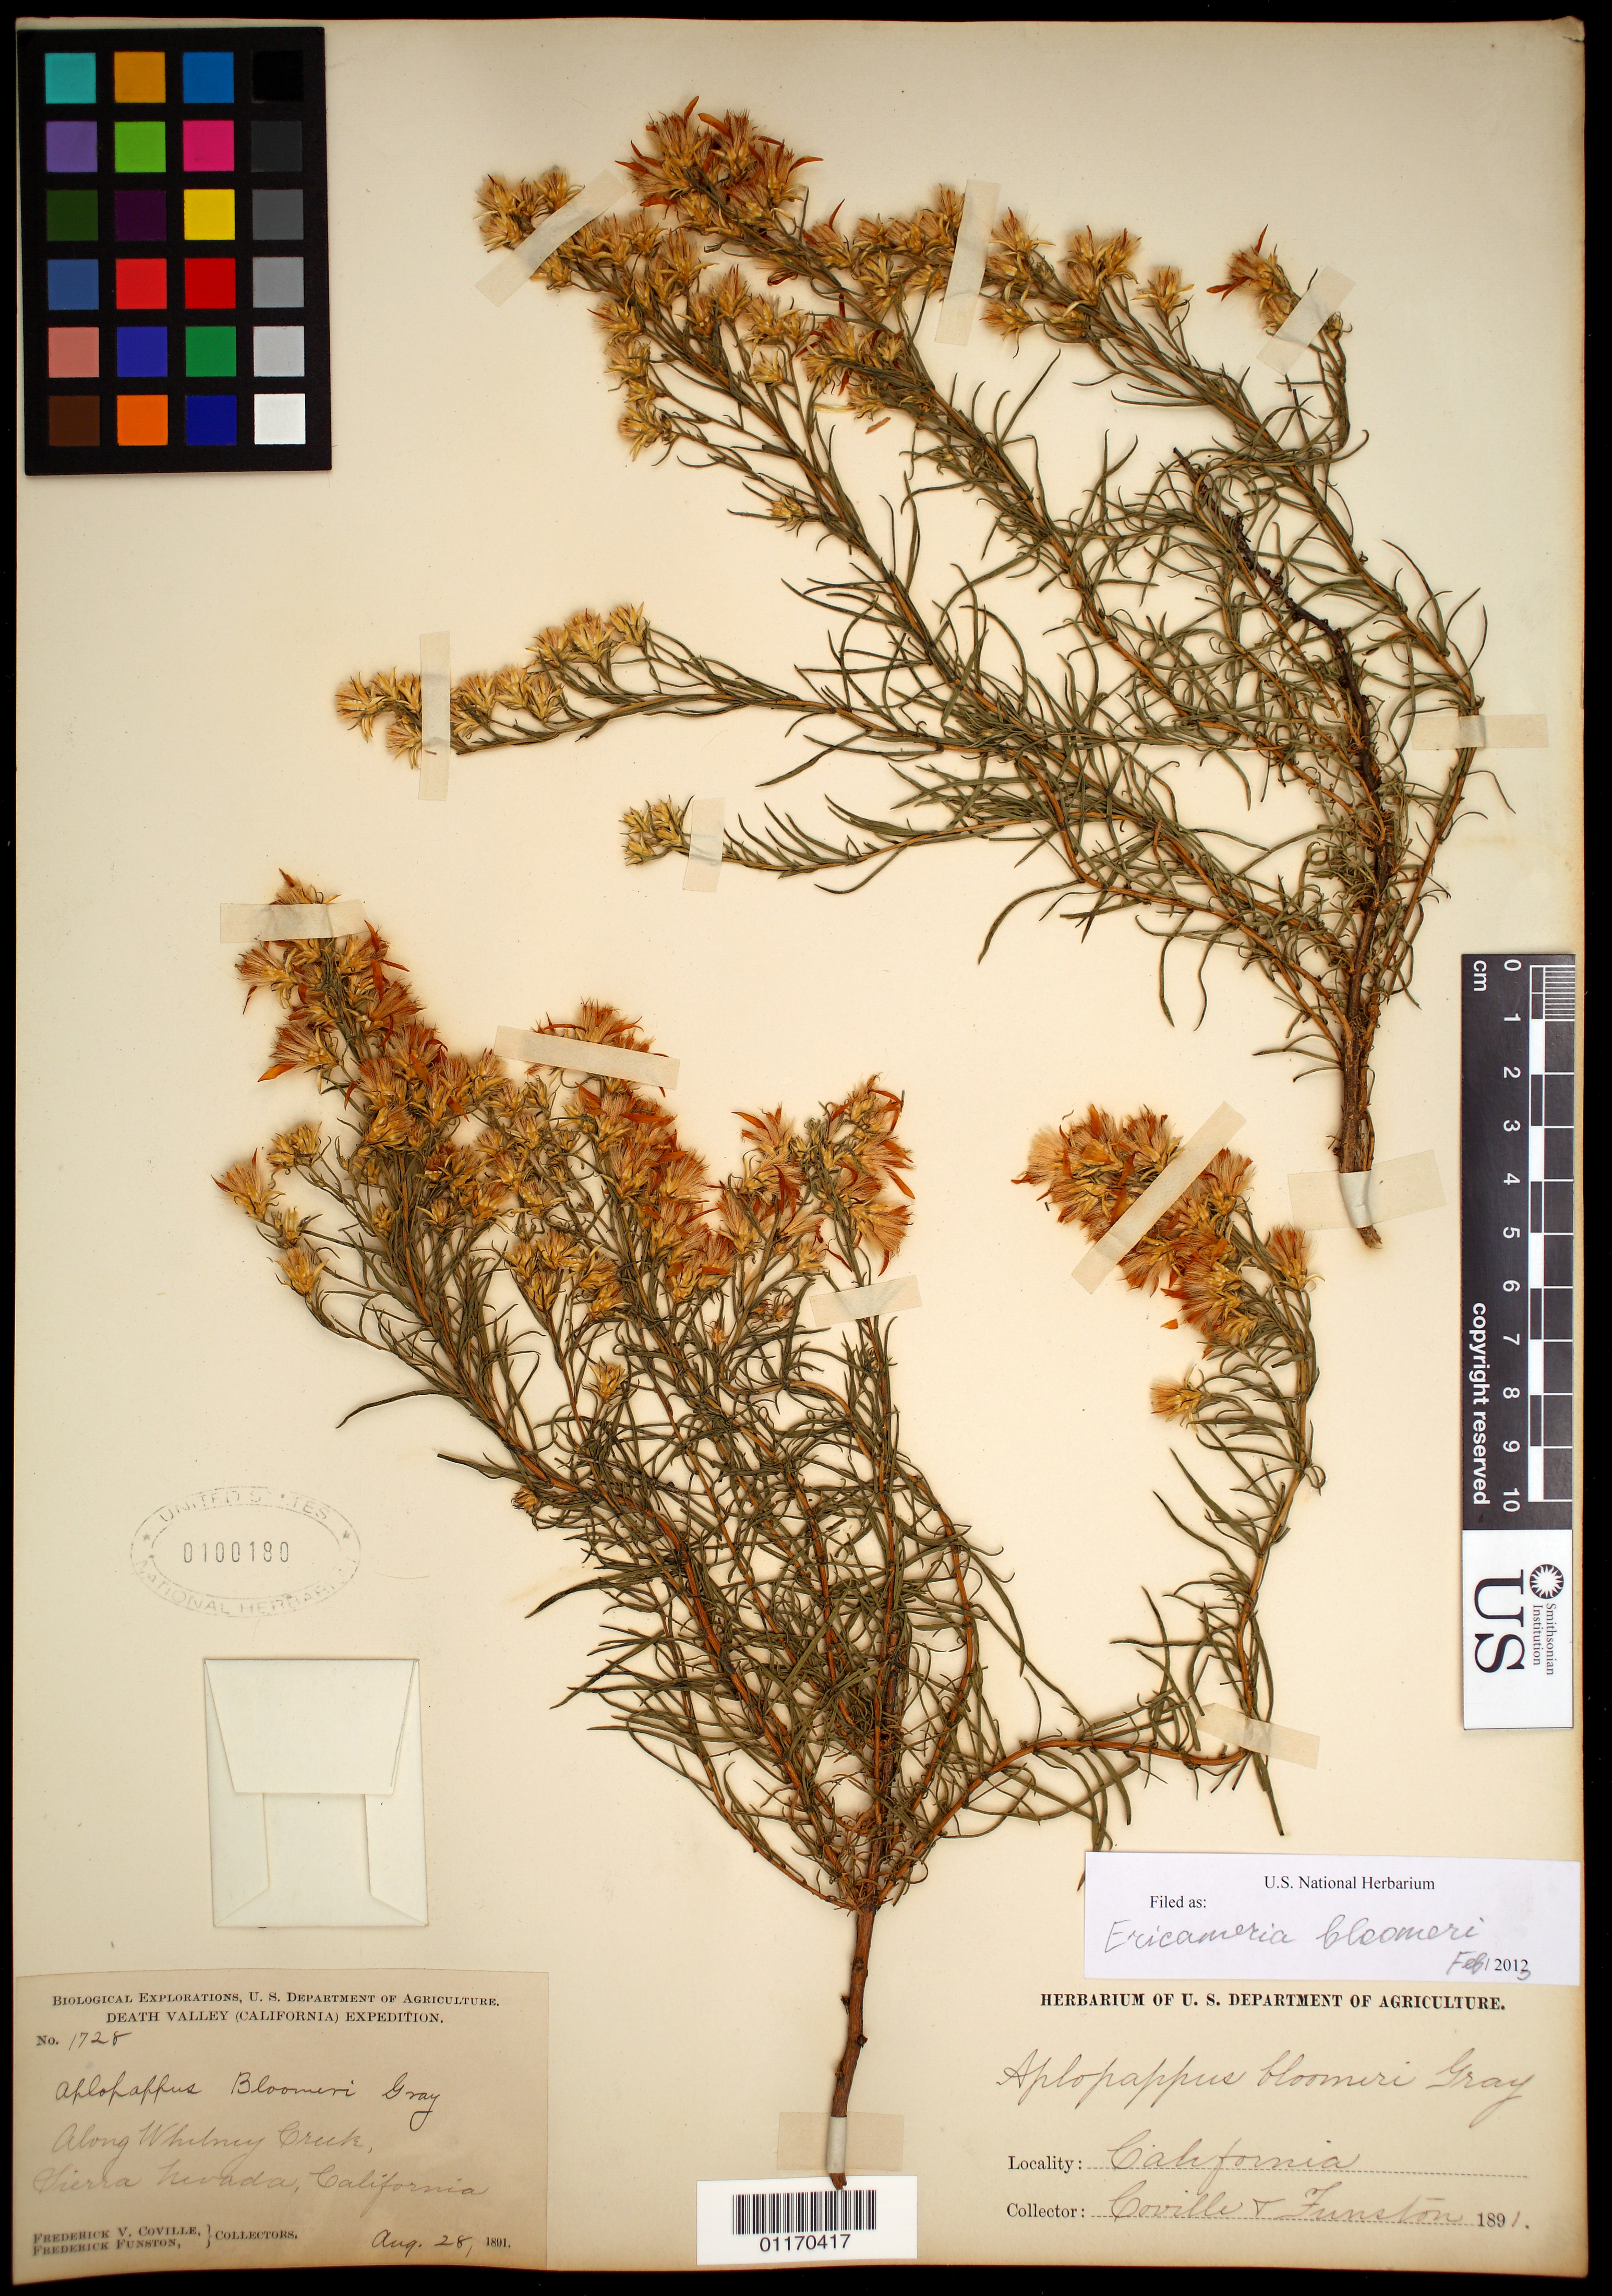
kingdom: Plantae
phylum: Tracheophyta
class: Magnoliopsida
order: Asterales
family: Asteraceae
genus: Ericameria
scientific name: Ericameria bloomeri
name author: (A. Gray) J.F. Macbr.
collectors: F. V. Coville & F. Funston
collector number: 1728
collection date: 1891-08-28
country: United States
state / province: California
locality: along Whitney Creek, Sierra Nevada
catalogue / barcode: US 100180